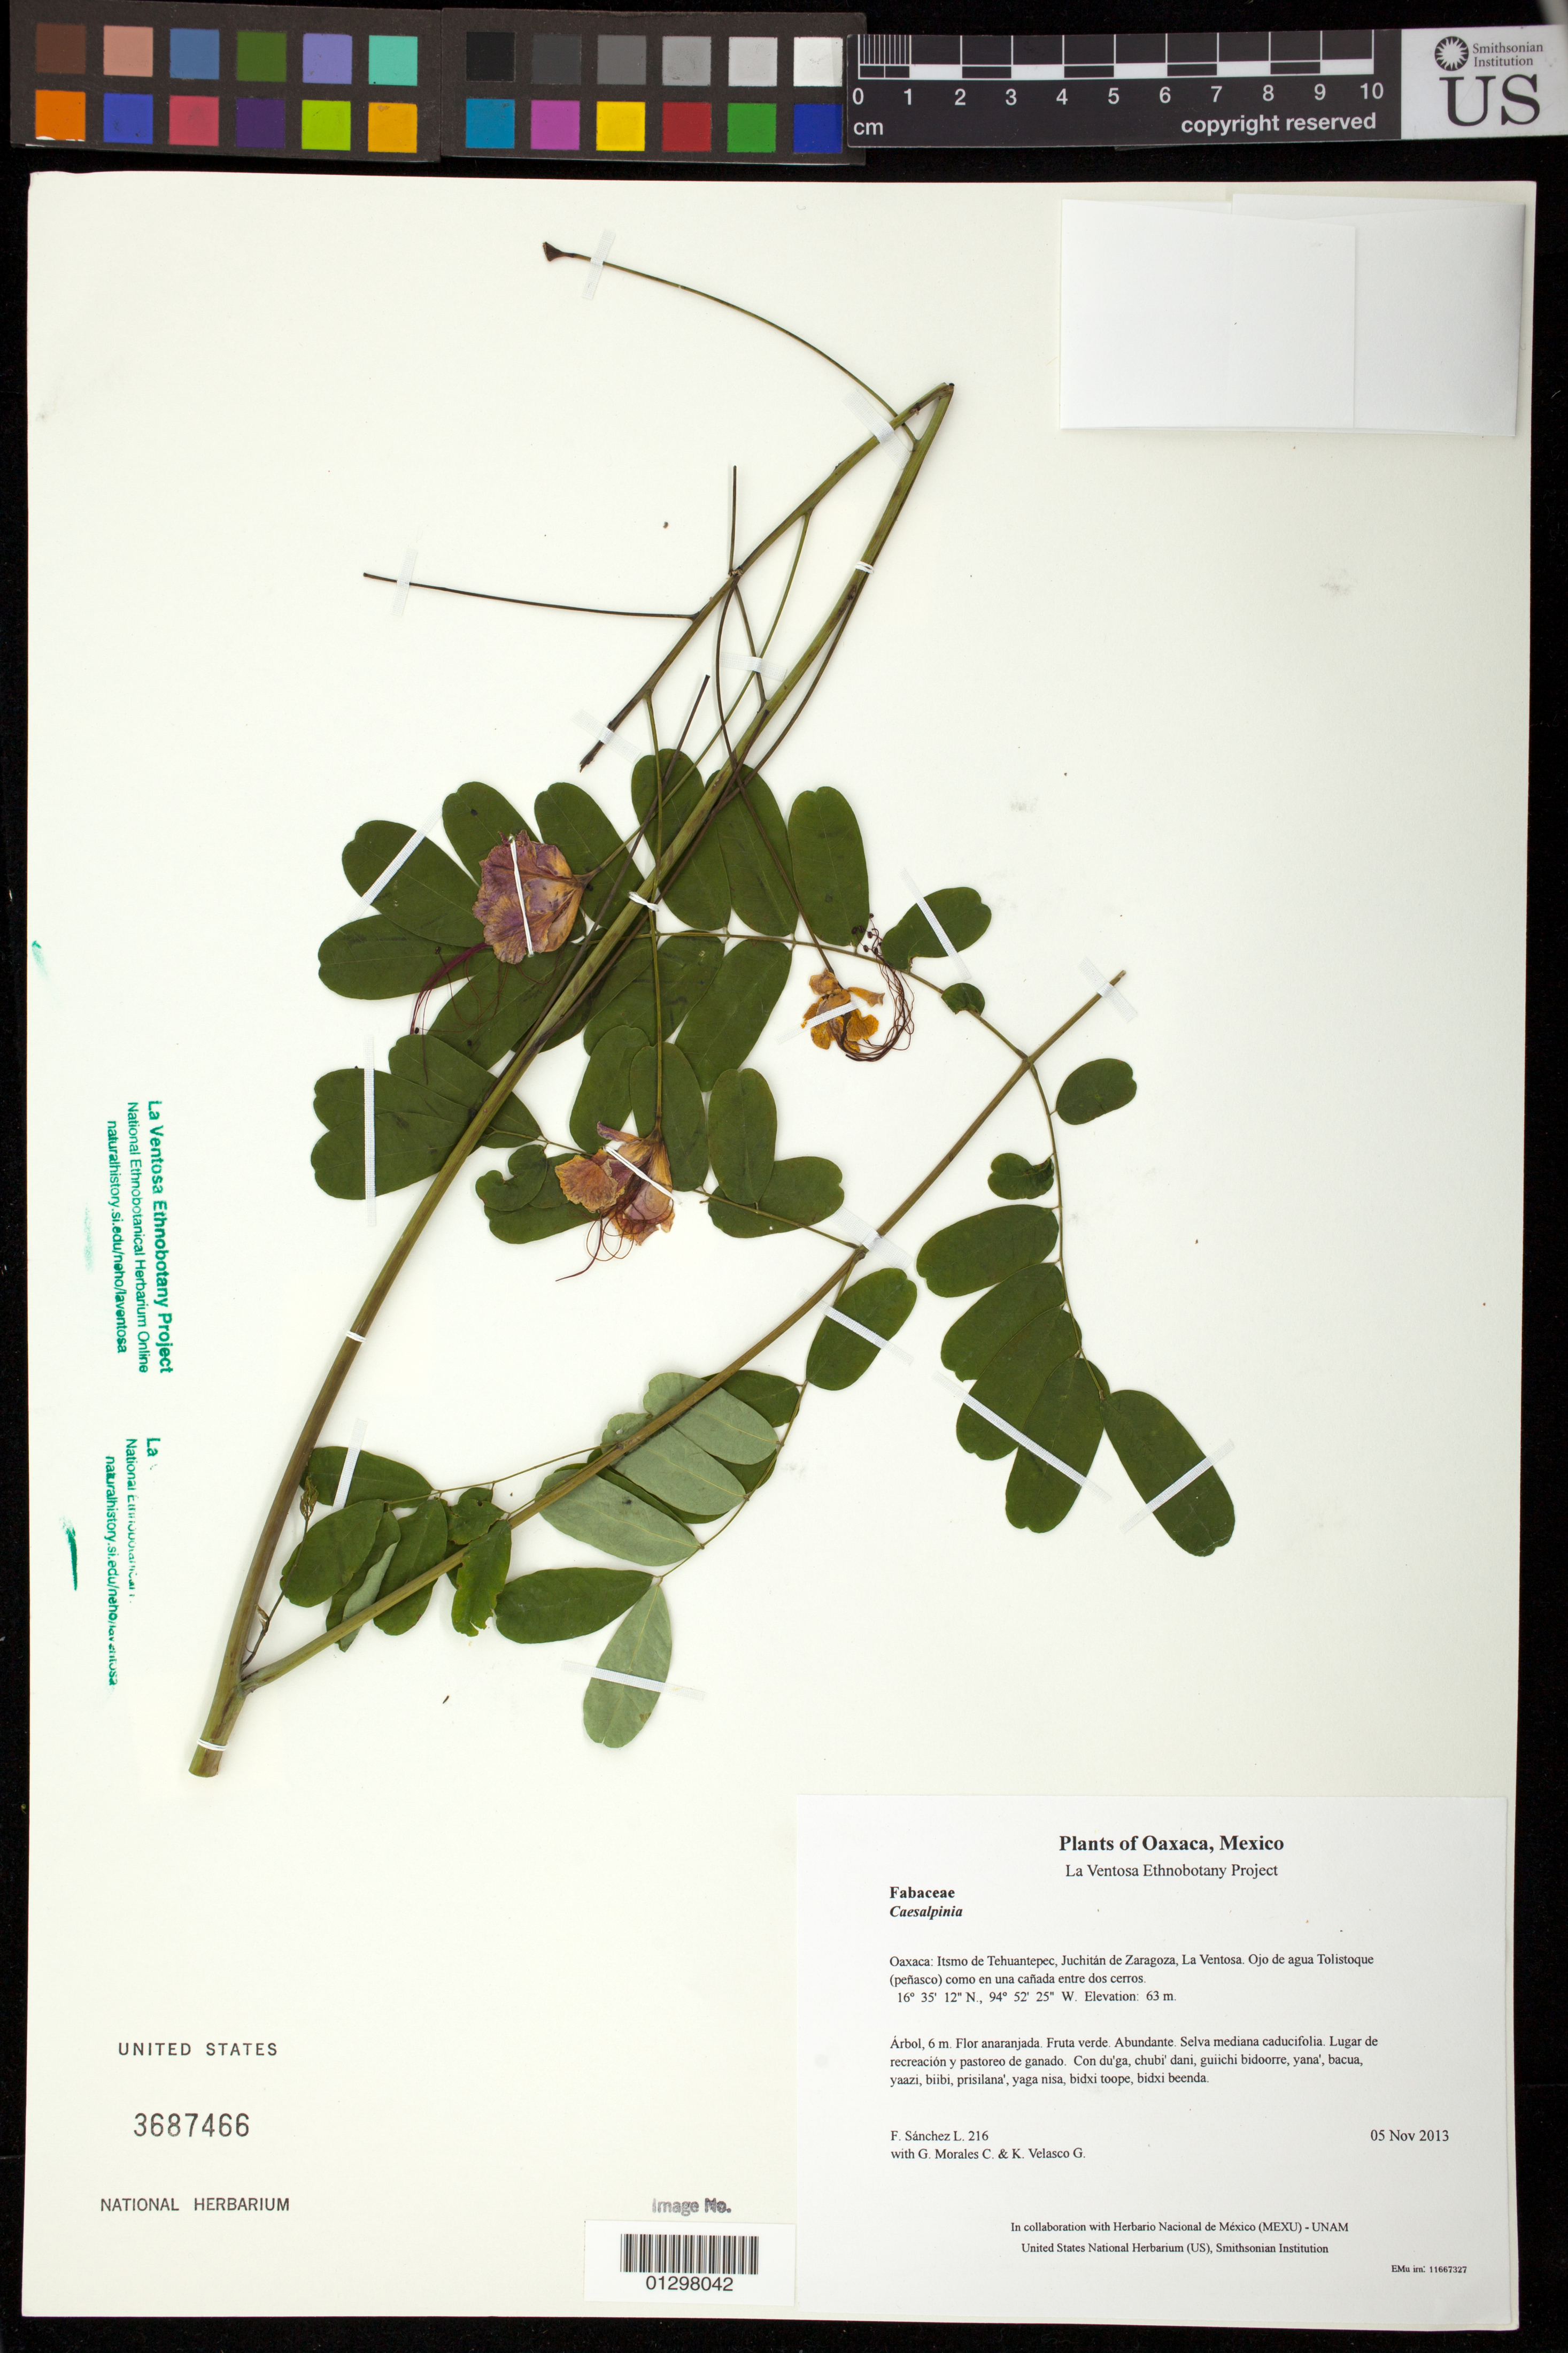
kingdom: Plantae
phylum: Tracheophyta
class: Magnoliopsida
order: Fabales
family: Fabaceae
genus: Caesalpinia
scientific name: Caesalpinia pulcherrima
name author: (L.) Sw.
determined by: Reyes García, A.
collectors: F. Sánchez L., G. Morales C. & K. Velasco G.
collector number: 216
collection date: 2013-11-05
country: Mexico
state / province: Oaxaca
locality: Itsmo de Tehuantepec, Juchitán de Zaragoza, La Ventosa. Ojo de agua Tolistoque (peñasco) como en una cañada entre dos cerros.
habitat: Selva mediana caducifolia. Lugar de recreación y pastoreo de ganado.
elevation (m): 63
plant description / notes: MEXU, US; Yaga. 6 m. Guie' biguitu. Cuaananaxhi naga'. Stale.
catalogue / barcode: US 3687466